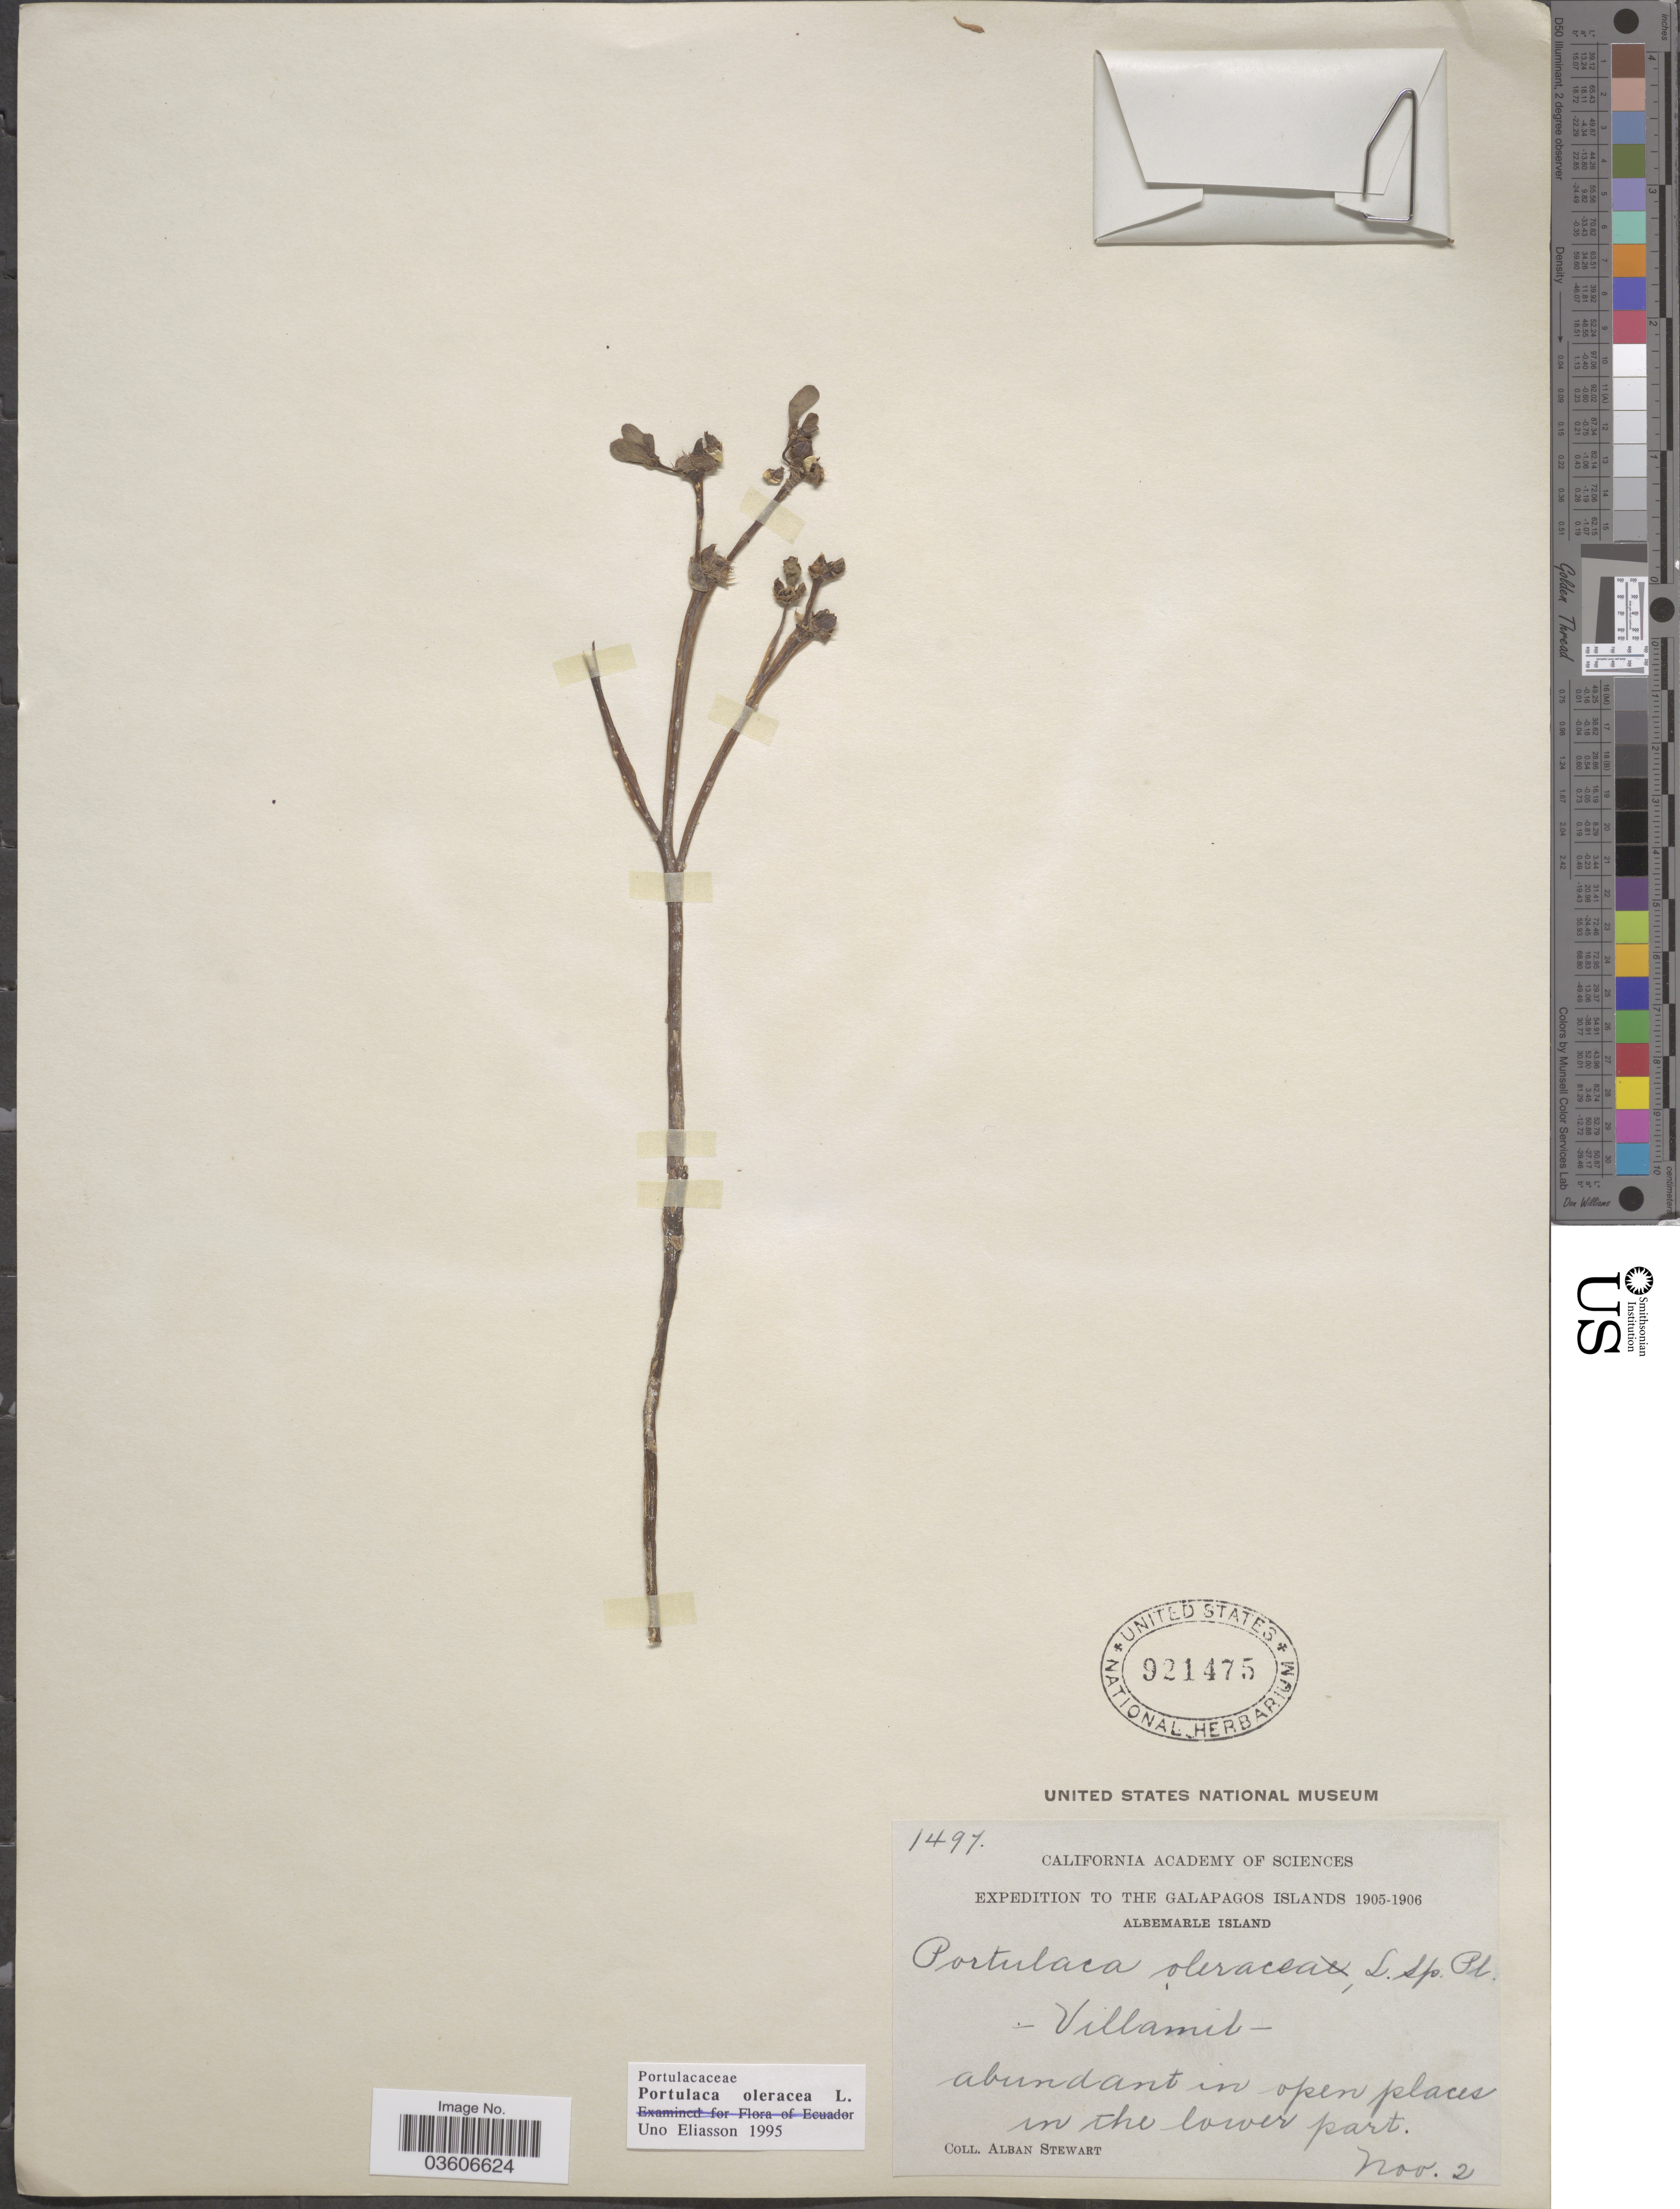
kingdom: Plantae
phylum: Tracheophyta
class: Magnoliopsida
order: Caryophyllales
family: Portulacaceae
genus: Portulaca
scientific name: Portulaca oleracea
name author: L.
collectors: A. Stewart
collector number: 1497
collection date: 1905-11-02/1906-11-02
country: Ecuador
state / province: Colón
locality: The Galapagos Islands. Albemarle Island. Villamil.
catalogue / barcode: US 921475